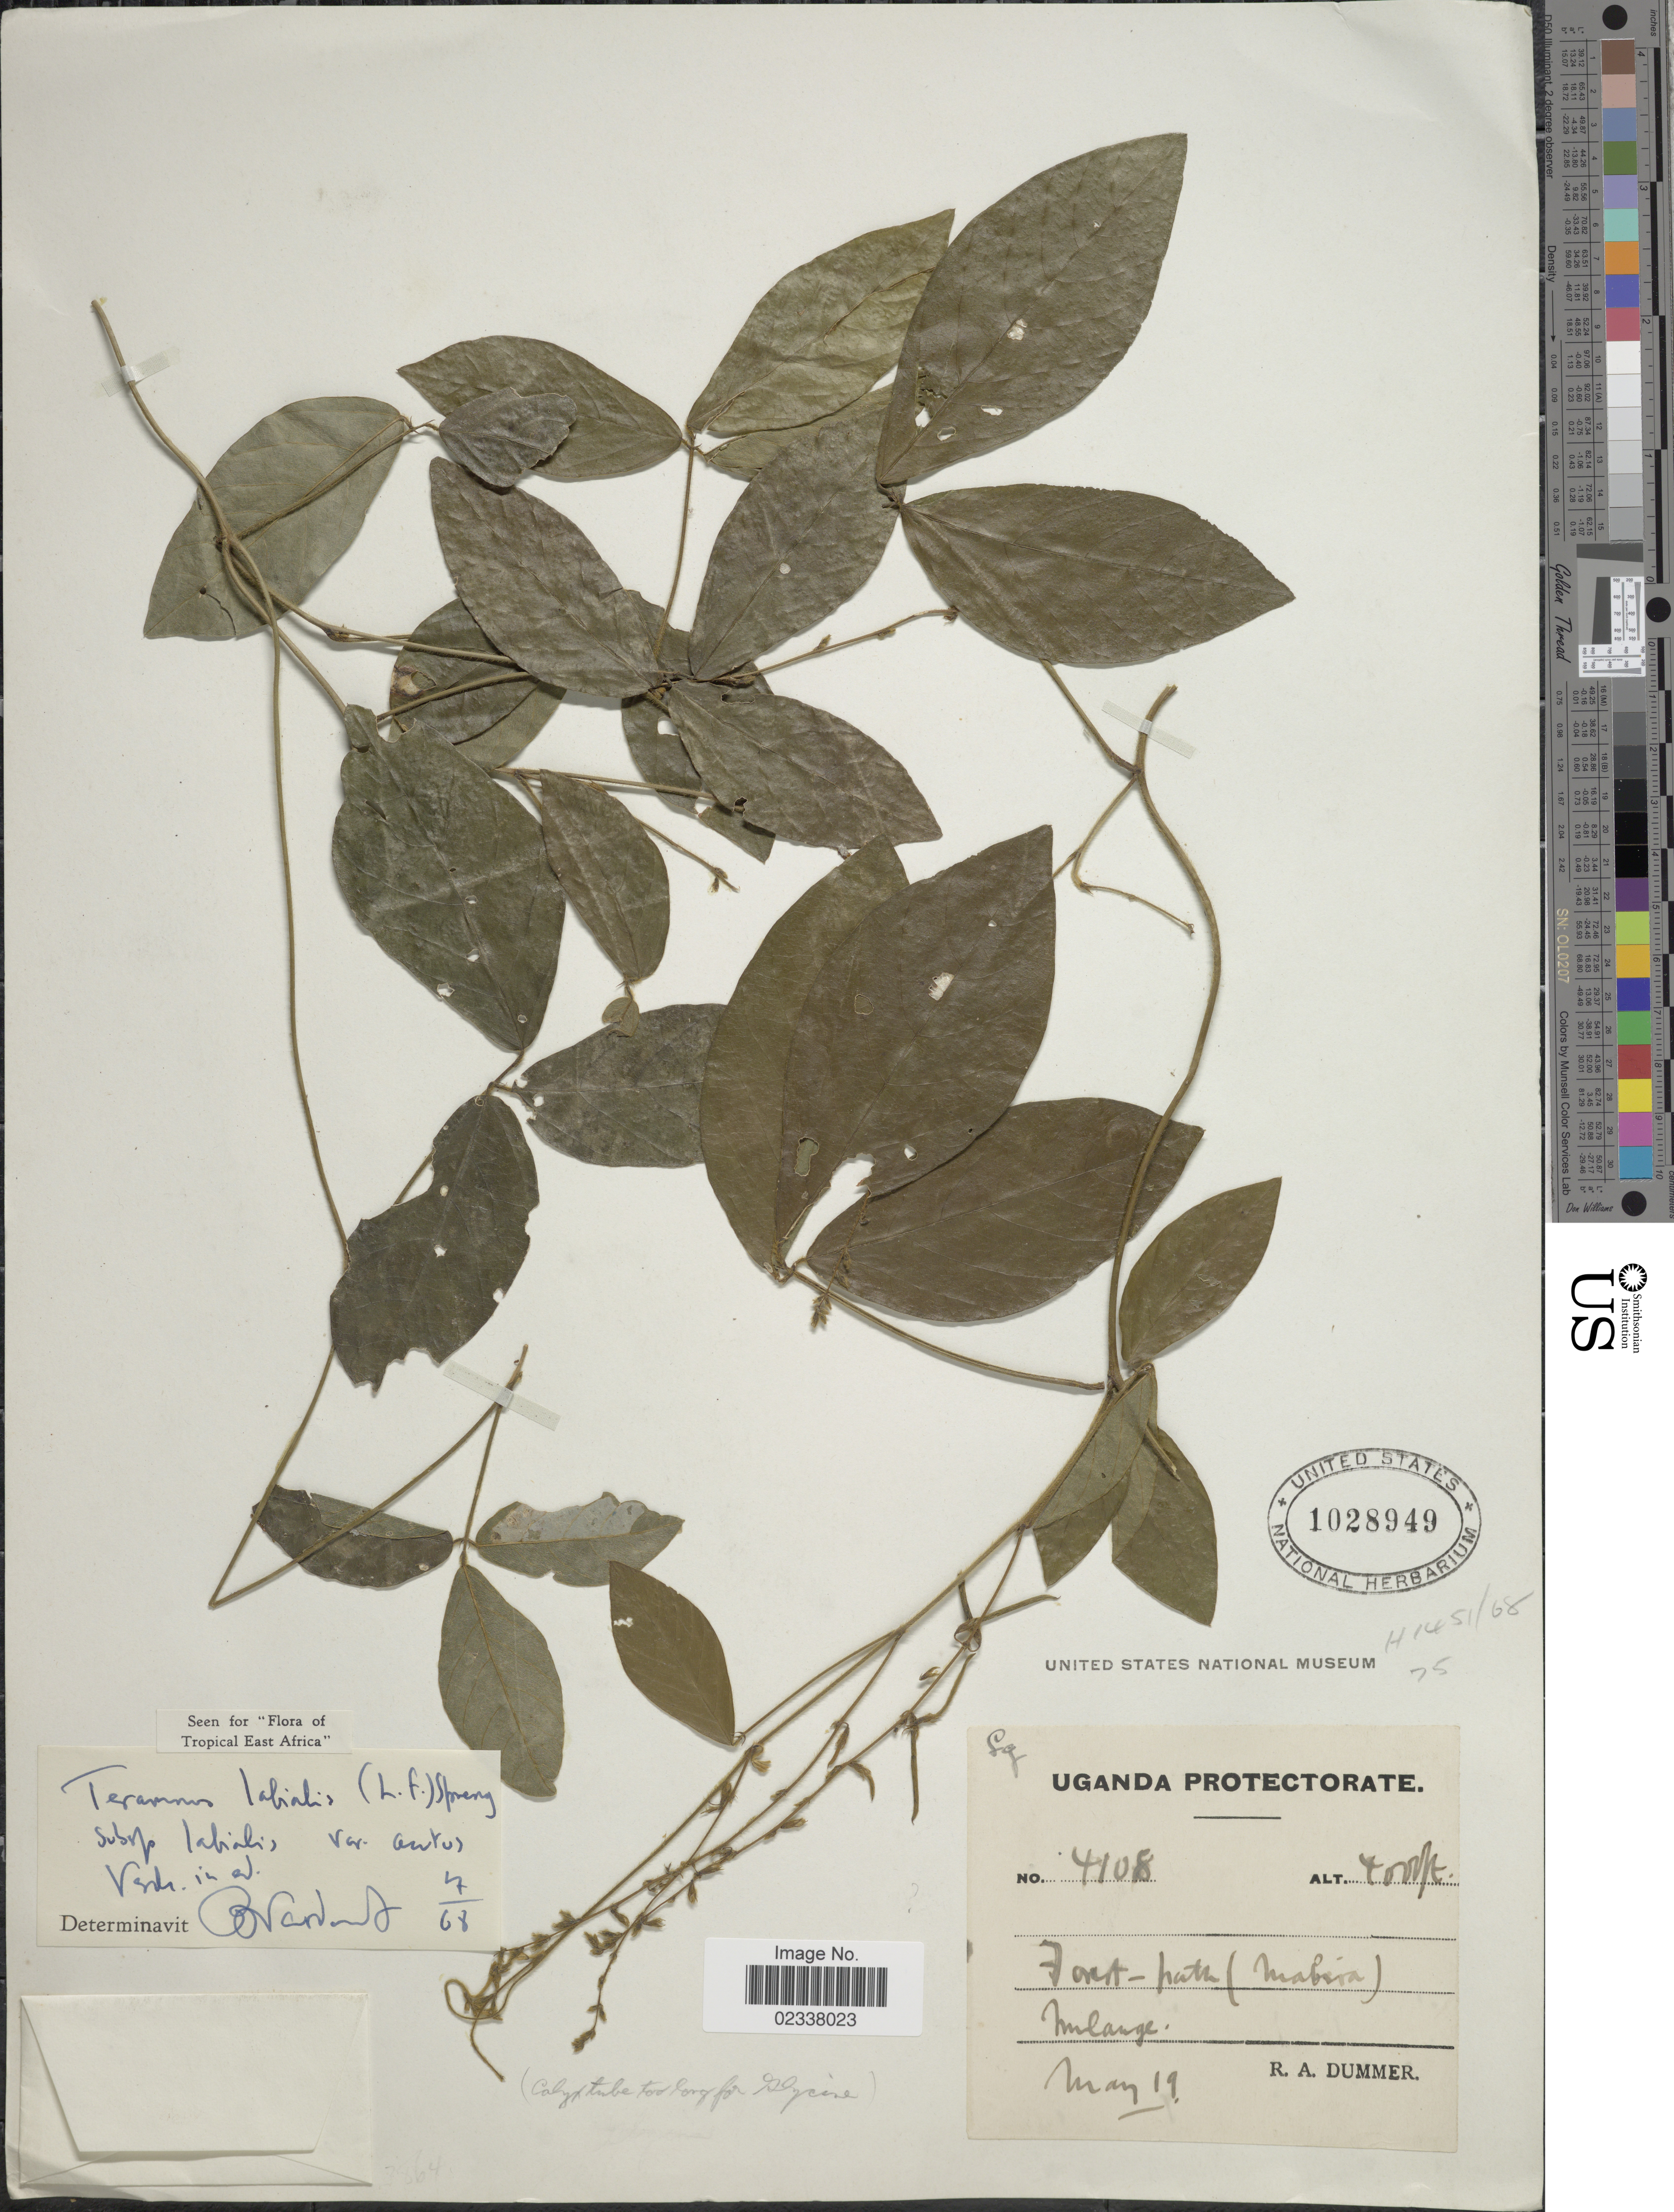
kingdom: Plantae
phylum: Tracheophyta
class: Magnoliopsida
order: Fabales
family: Fabaceae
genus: Teramnus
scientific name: Teramnus labialis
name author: (L. f.) Spreng.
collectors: R. A. Dümmer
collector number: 4108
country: Uganda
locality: Uganda protectorate, Forest-path (Mabira), Mulange.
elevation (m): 1219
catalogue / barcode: US 1028949